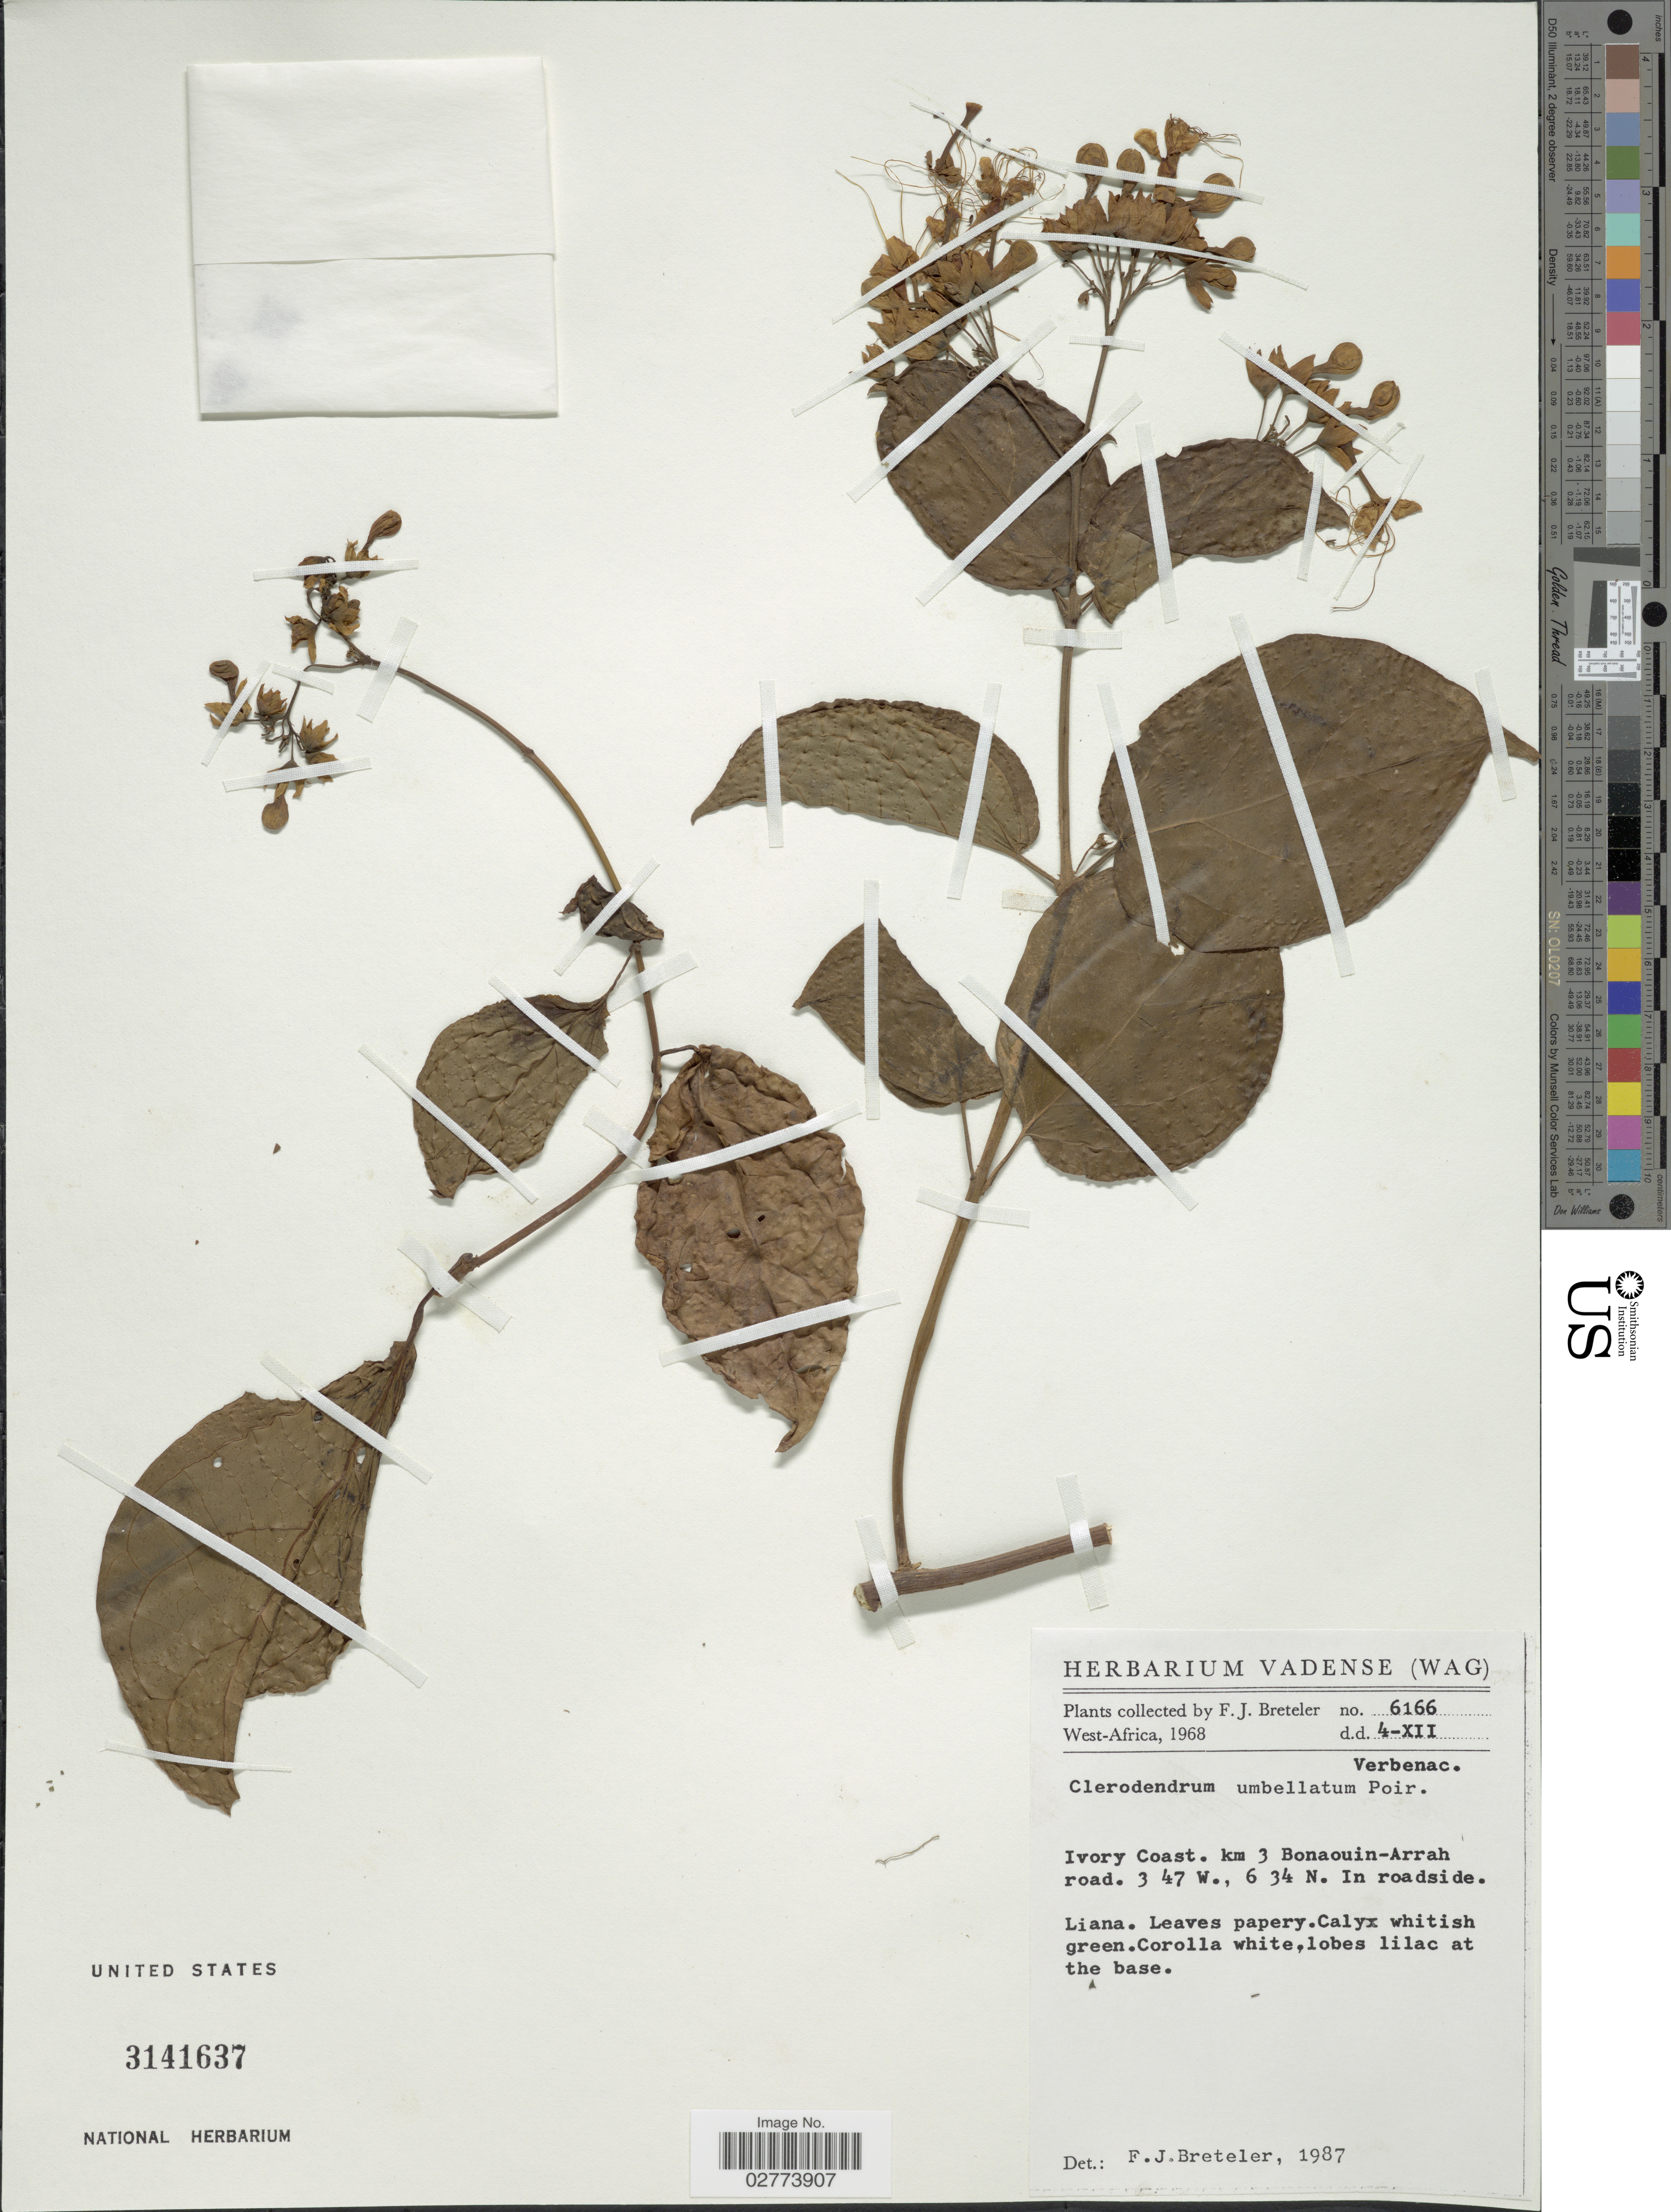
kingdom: Plantae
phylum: Tracheophyta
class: Magnoliopsida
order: Lamiales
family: Lamiaceae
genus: Clerodendrum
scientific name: Clerodendrum umbellatum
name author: Poir.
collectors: F. J. Breteler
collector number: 6166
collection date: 1968-12-04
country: Ivory Coast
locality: Km 3 Bonaouin-Arrah road.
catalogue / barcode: US 3141637